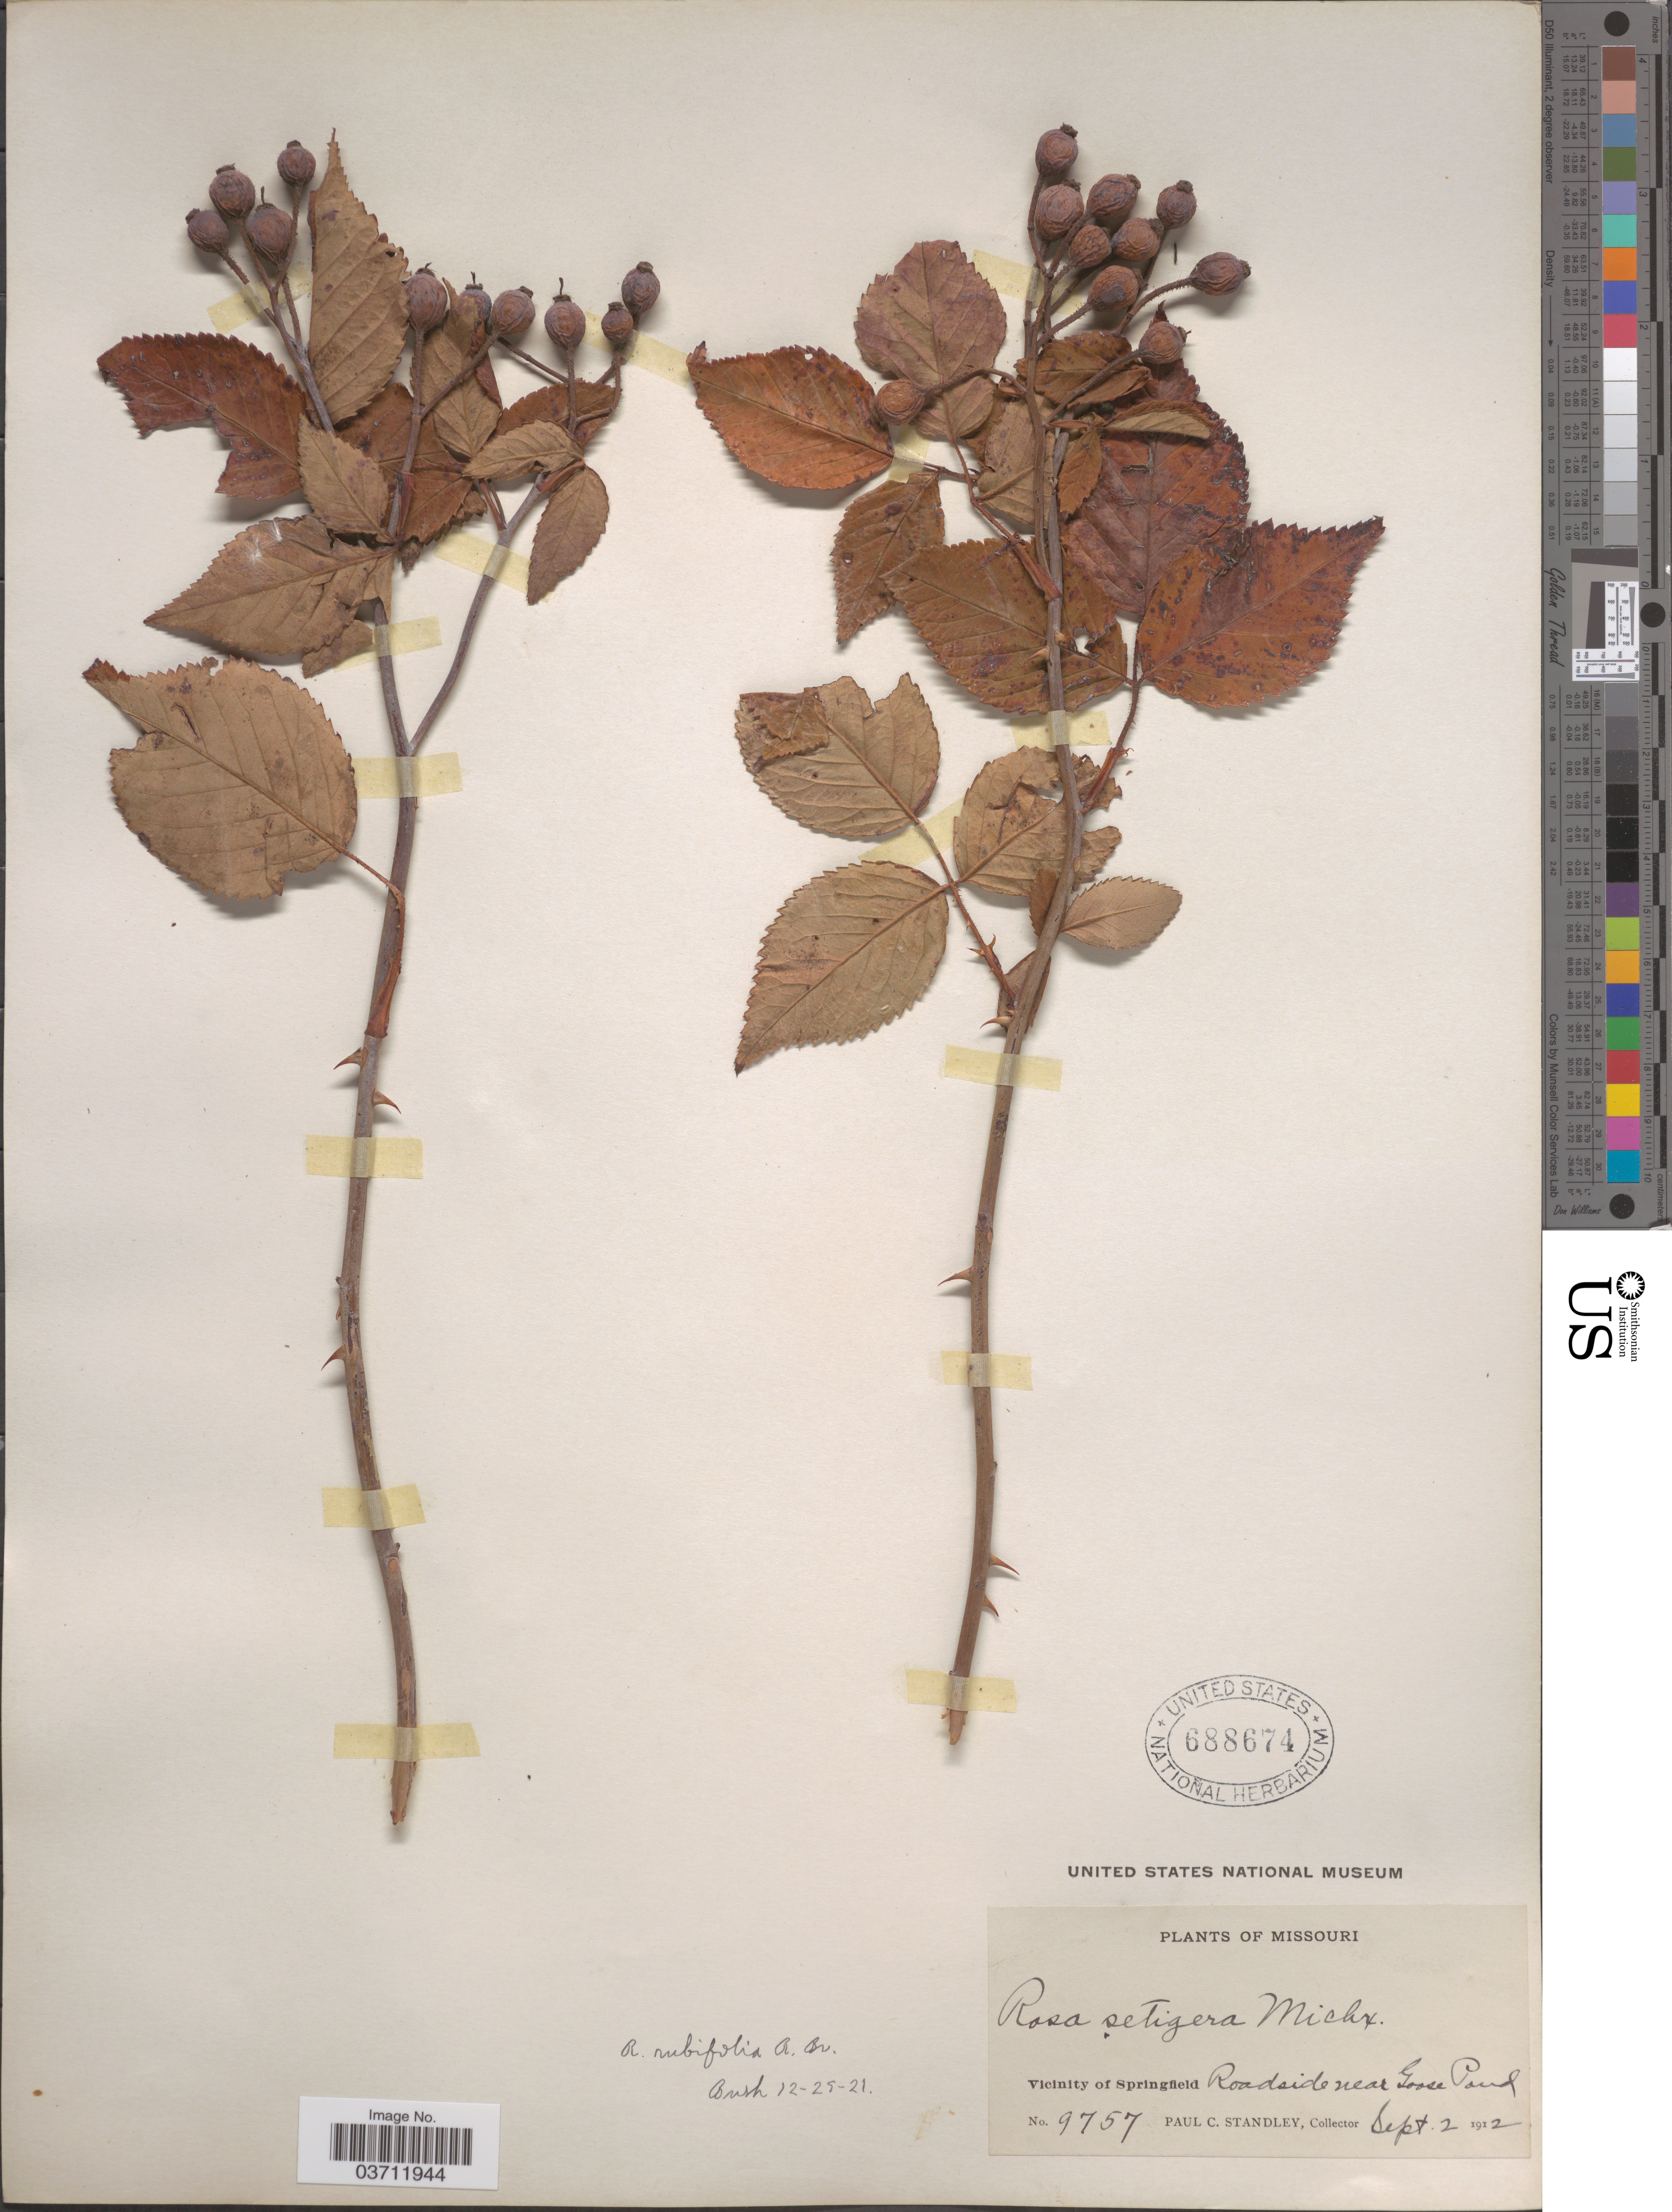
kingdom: Plantae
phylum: Tracheophyta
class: Magnoliopsida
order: Rosales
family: Rosaceae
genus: Rosa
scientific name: Rosa rubifolia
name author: R. Br.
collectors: P. C. Standley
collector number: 9757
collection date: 1912-09-02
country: United States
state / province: Missouri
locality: Vicinity of Springfield. Roadside near Goose Pond.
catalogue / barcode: US 688674